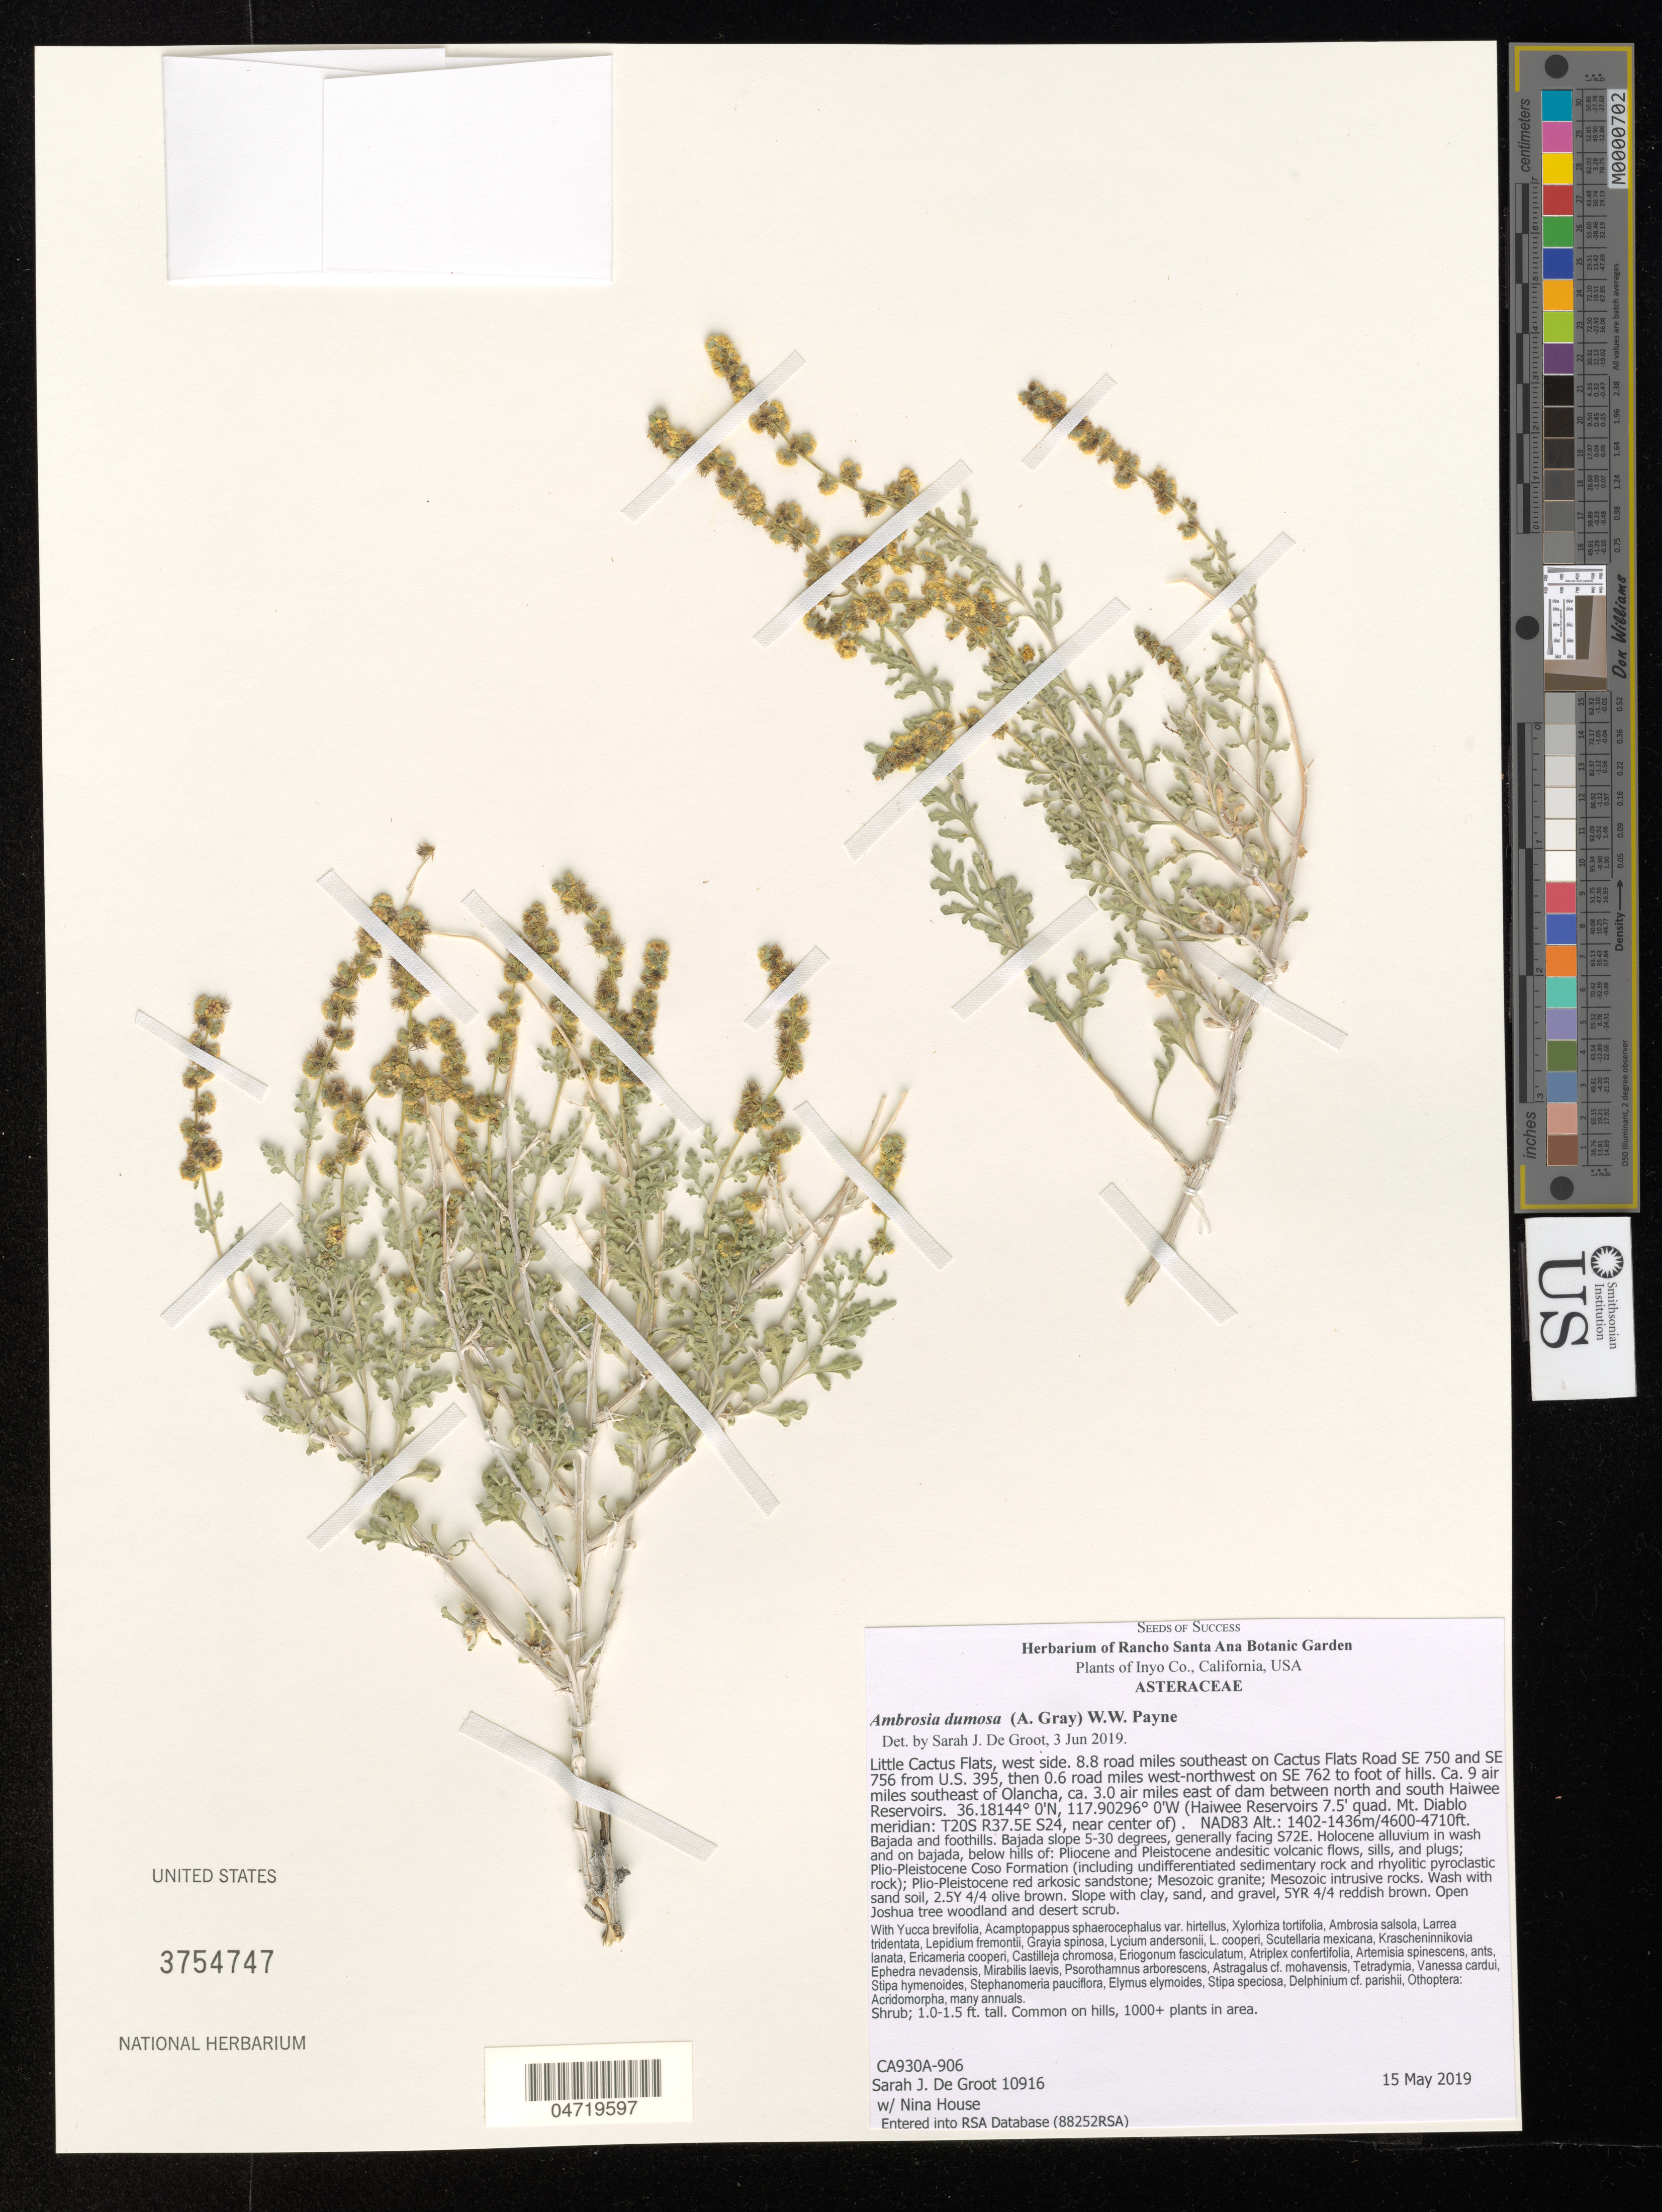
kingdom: Plantae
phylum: Tracheophyta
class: Magnoliopsida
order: Asterales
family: Asteraceae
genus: Ambrosia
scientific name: Ambrosia dumosa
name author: (A. Gray) W.W.Payne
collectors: S. De Groot & N. House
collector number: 10916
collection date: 2019-05-15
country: United States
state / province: California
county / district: Inyo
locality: Inyo Co. Little Cactus Flats, west side. 8.8 road miles southeast on Cactus Flats Road SE 750 and SE 756 from U.S. 395, then 0.6 road miles west-northwest on SE 762 to foot of hills. Ca. 9 air miles southeast of Olancha, ca. 3.0 air miles east of dam between north and south Haiwee Reservoirs. (Haiwee Reservoirs 7.5' quad. Mt. Diablo meridian: T20S R37.5E S24, near center of). NAD83.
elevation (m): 1402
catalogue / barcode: US 3754747